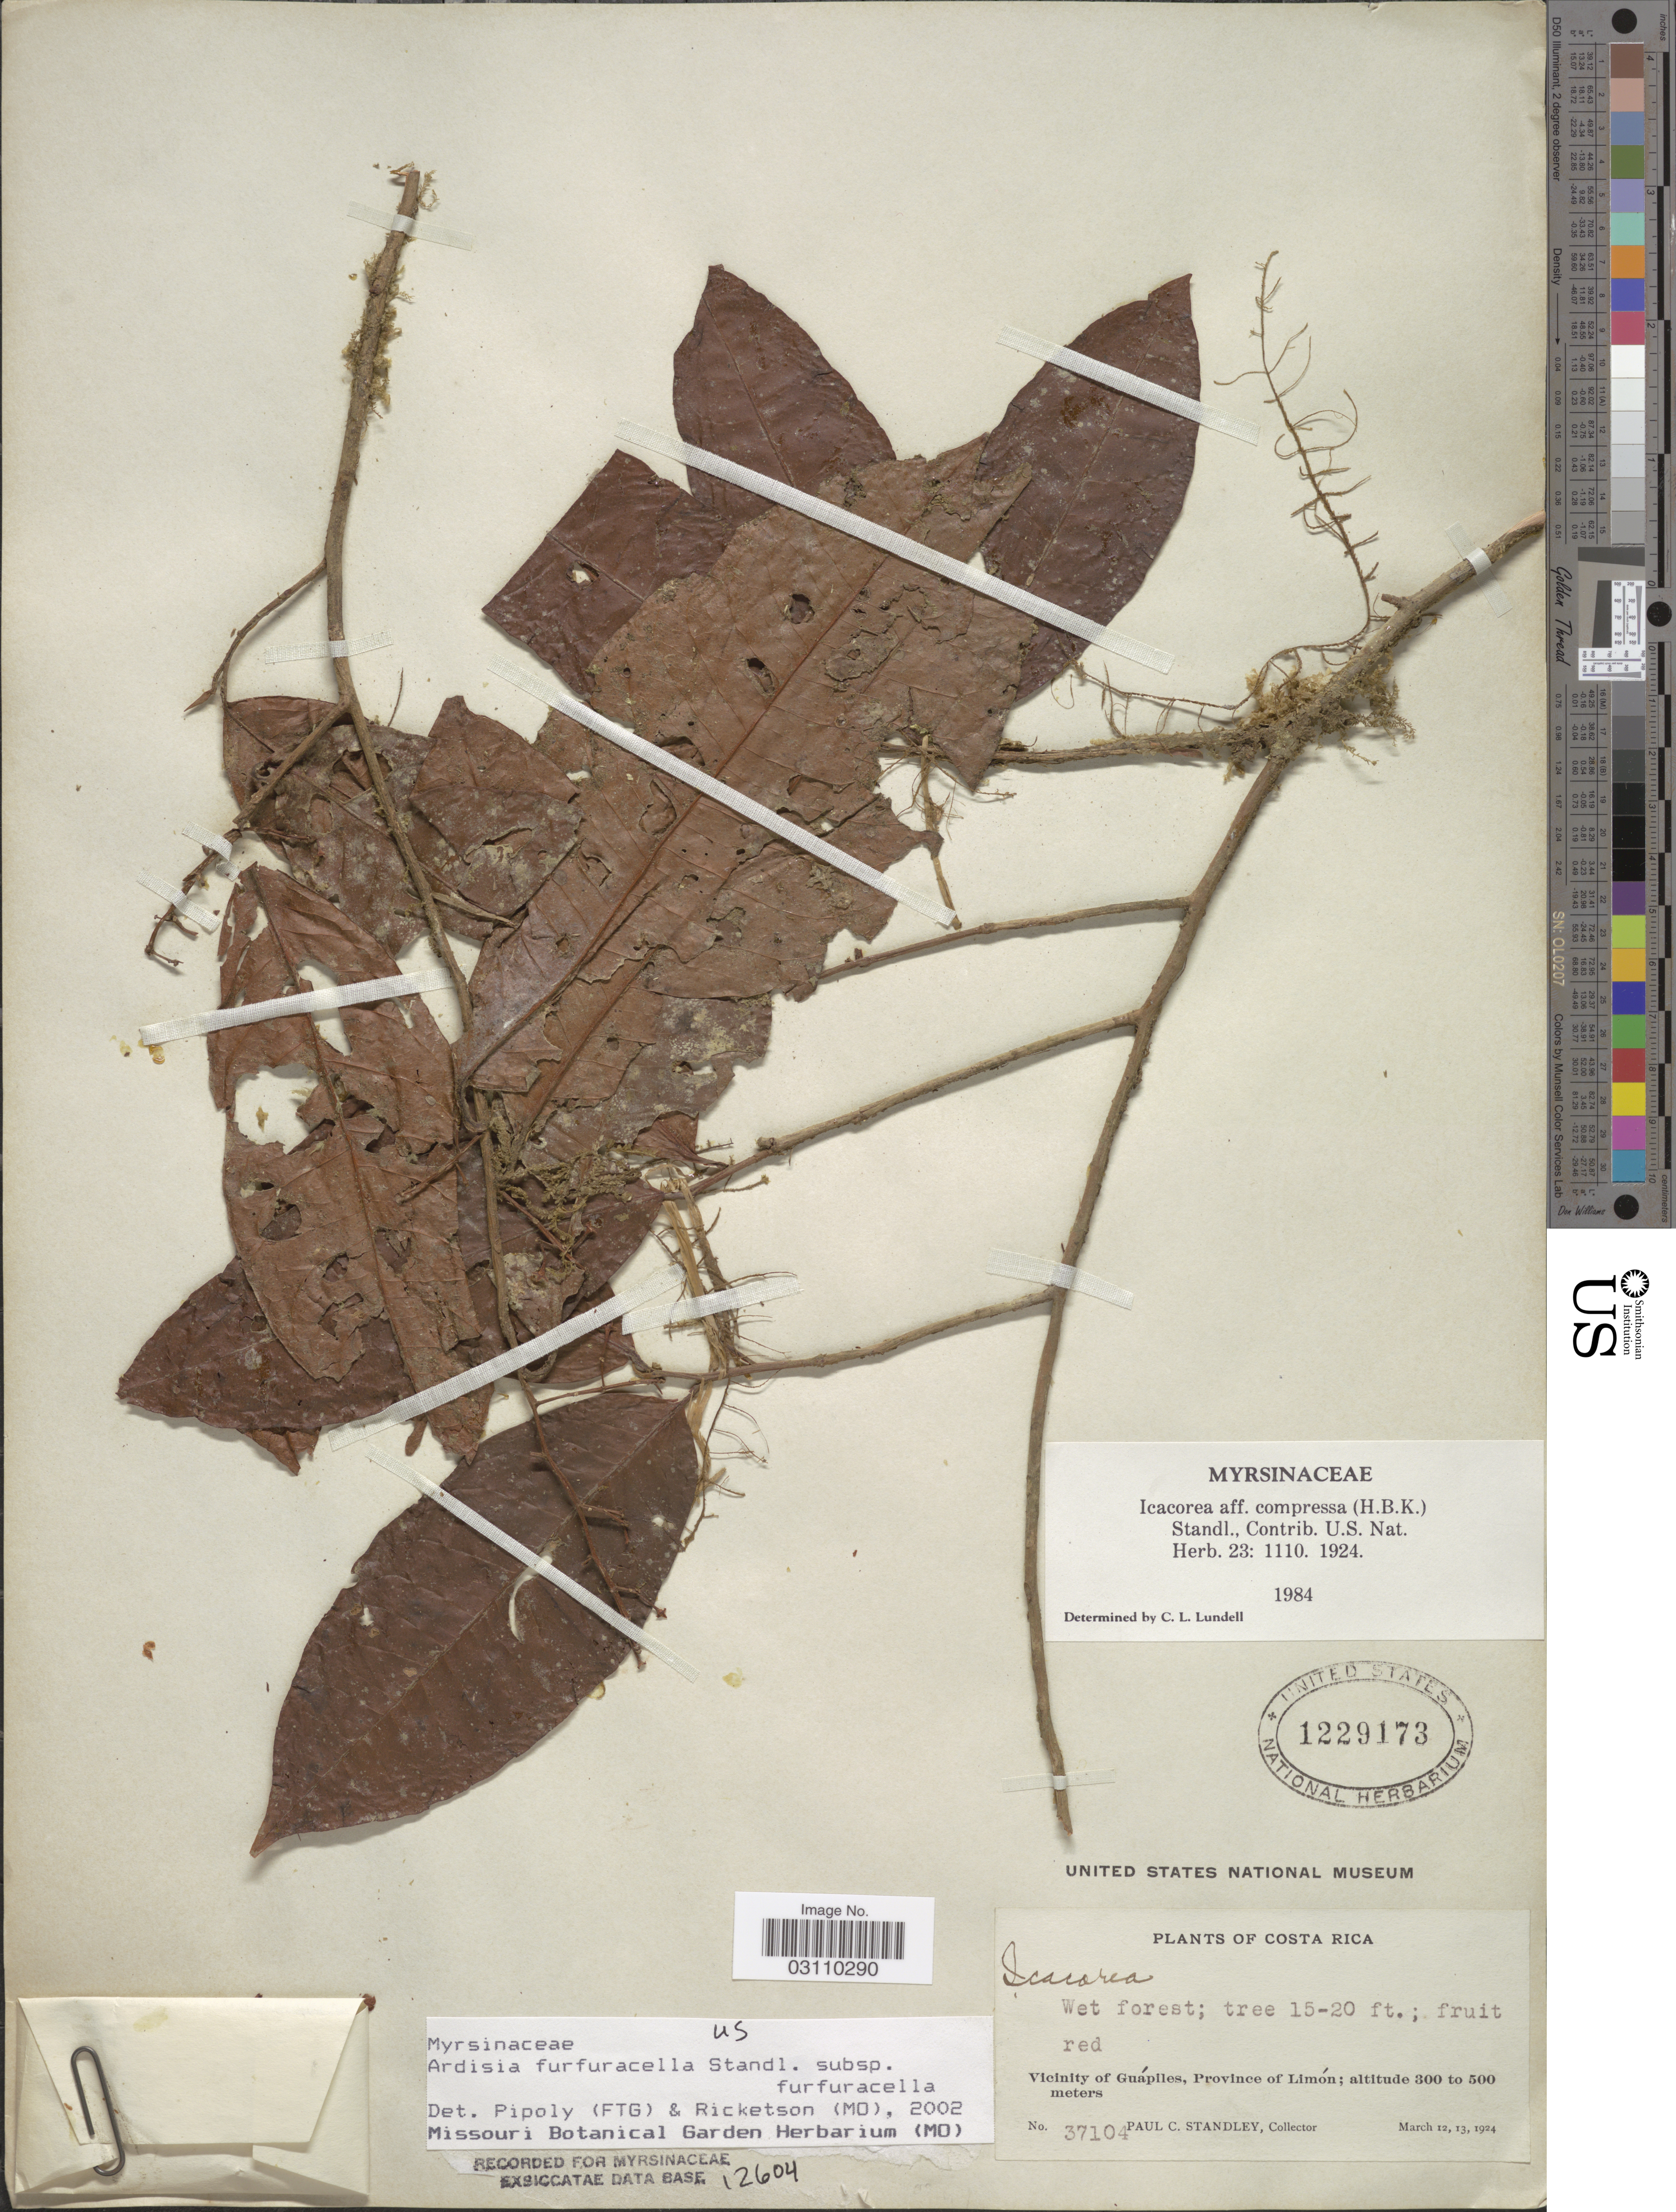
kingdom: Plantae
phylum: Tracheophyta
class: Magnoliopsida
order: Ericales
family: Primulaceae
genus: Ardisia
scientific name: Ardisia furfuracella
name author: Standl.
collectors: P. C. Standley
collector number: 37104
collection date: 1924-03-12/1924-03-13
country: Costa Rica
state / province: Limón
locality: Vicinity of Guápiles, Province of Limón.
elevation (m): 300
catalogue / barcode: US 1229173